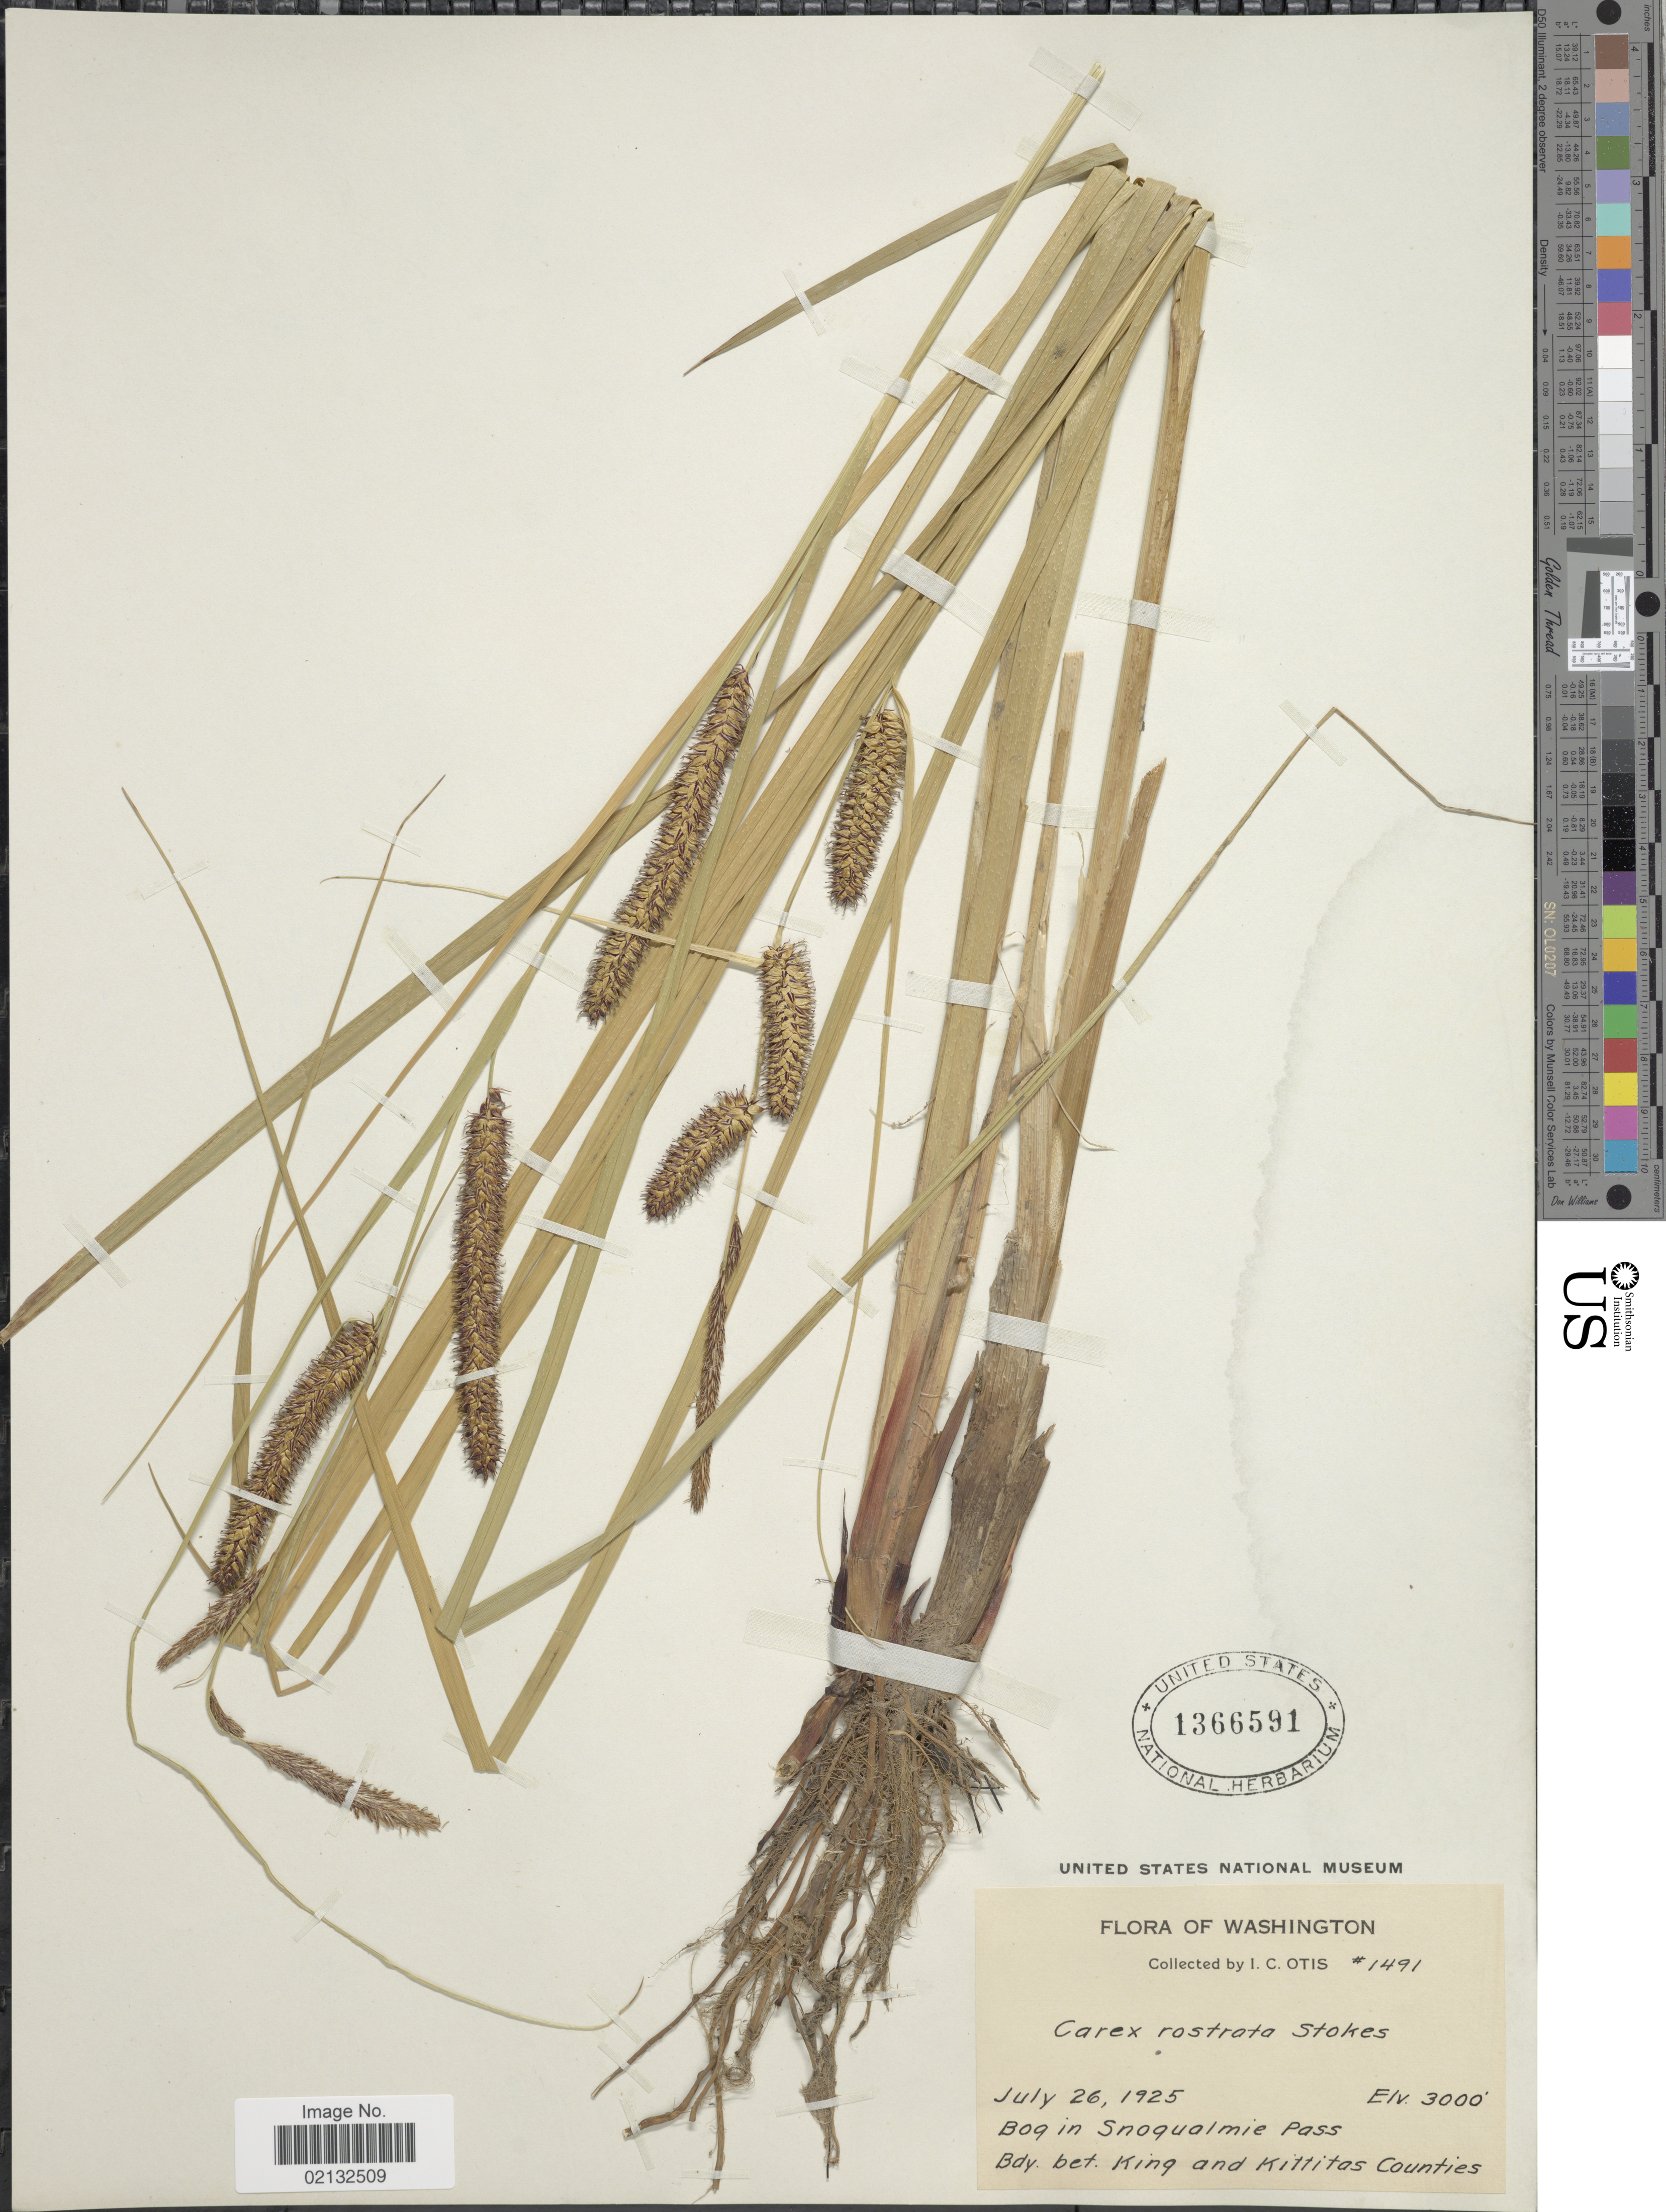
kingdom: Plantae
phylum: Tracheophyta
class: Liliopsida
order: Poales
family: Cyperaceae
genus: Carex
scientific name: Carex rostrata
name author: Stokes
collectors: I. C. Otis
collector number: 1491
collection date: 1925-07-26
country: United States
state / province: Washington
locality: Bog in Snoqualmie Pass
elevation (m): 914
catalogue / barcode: US 1366591